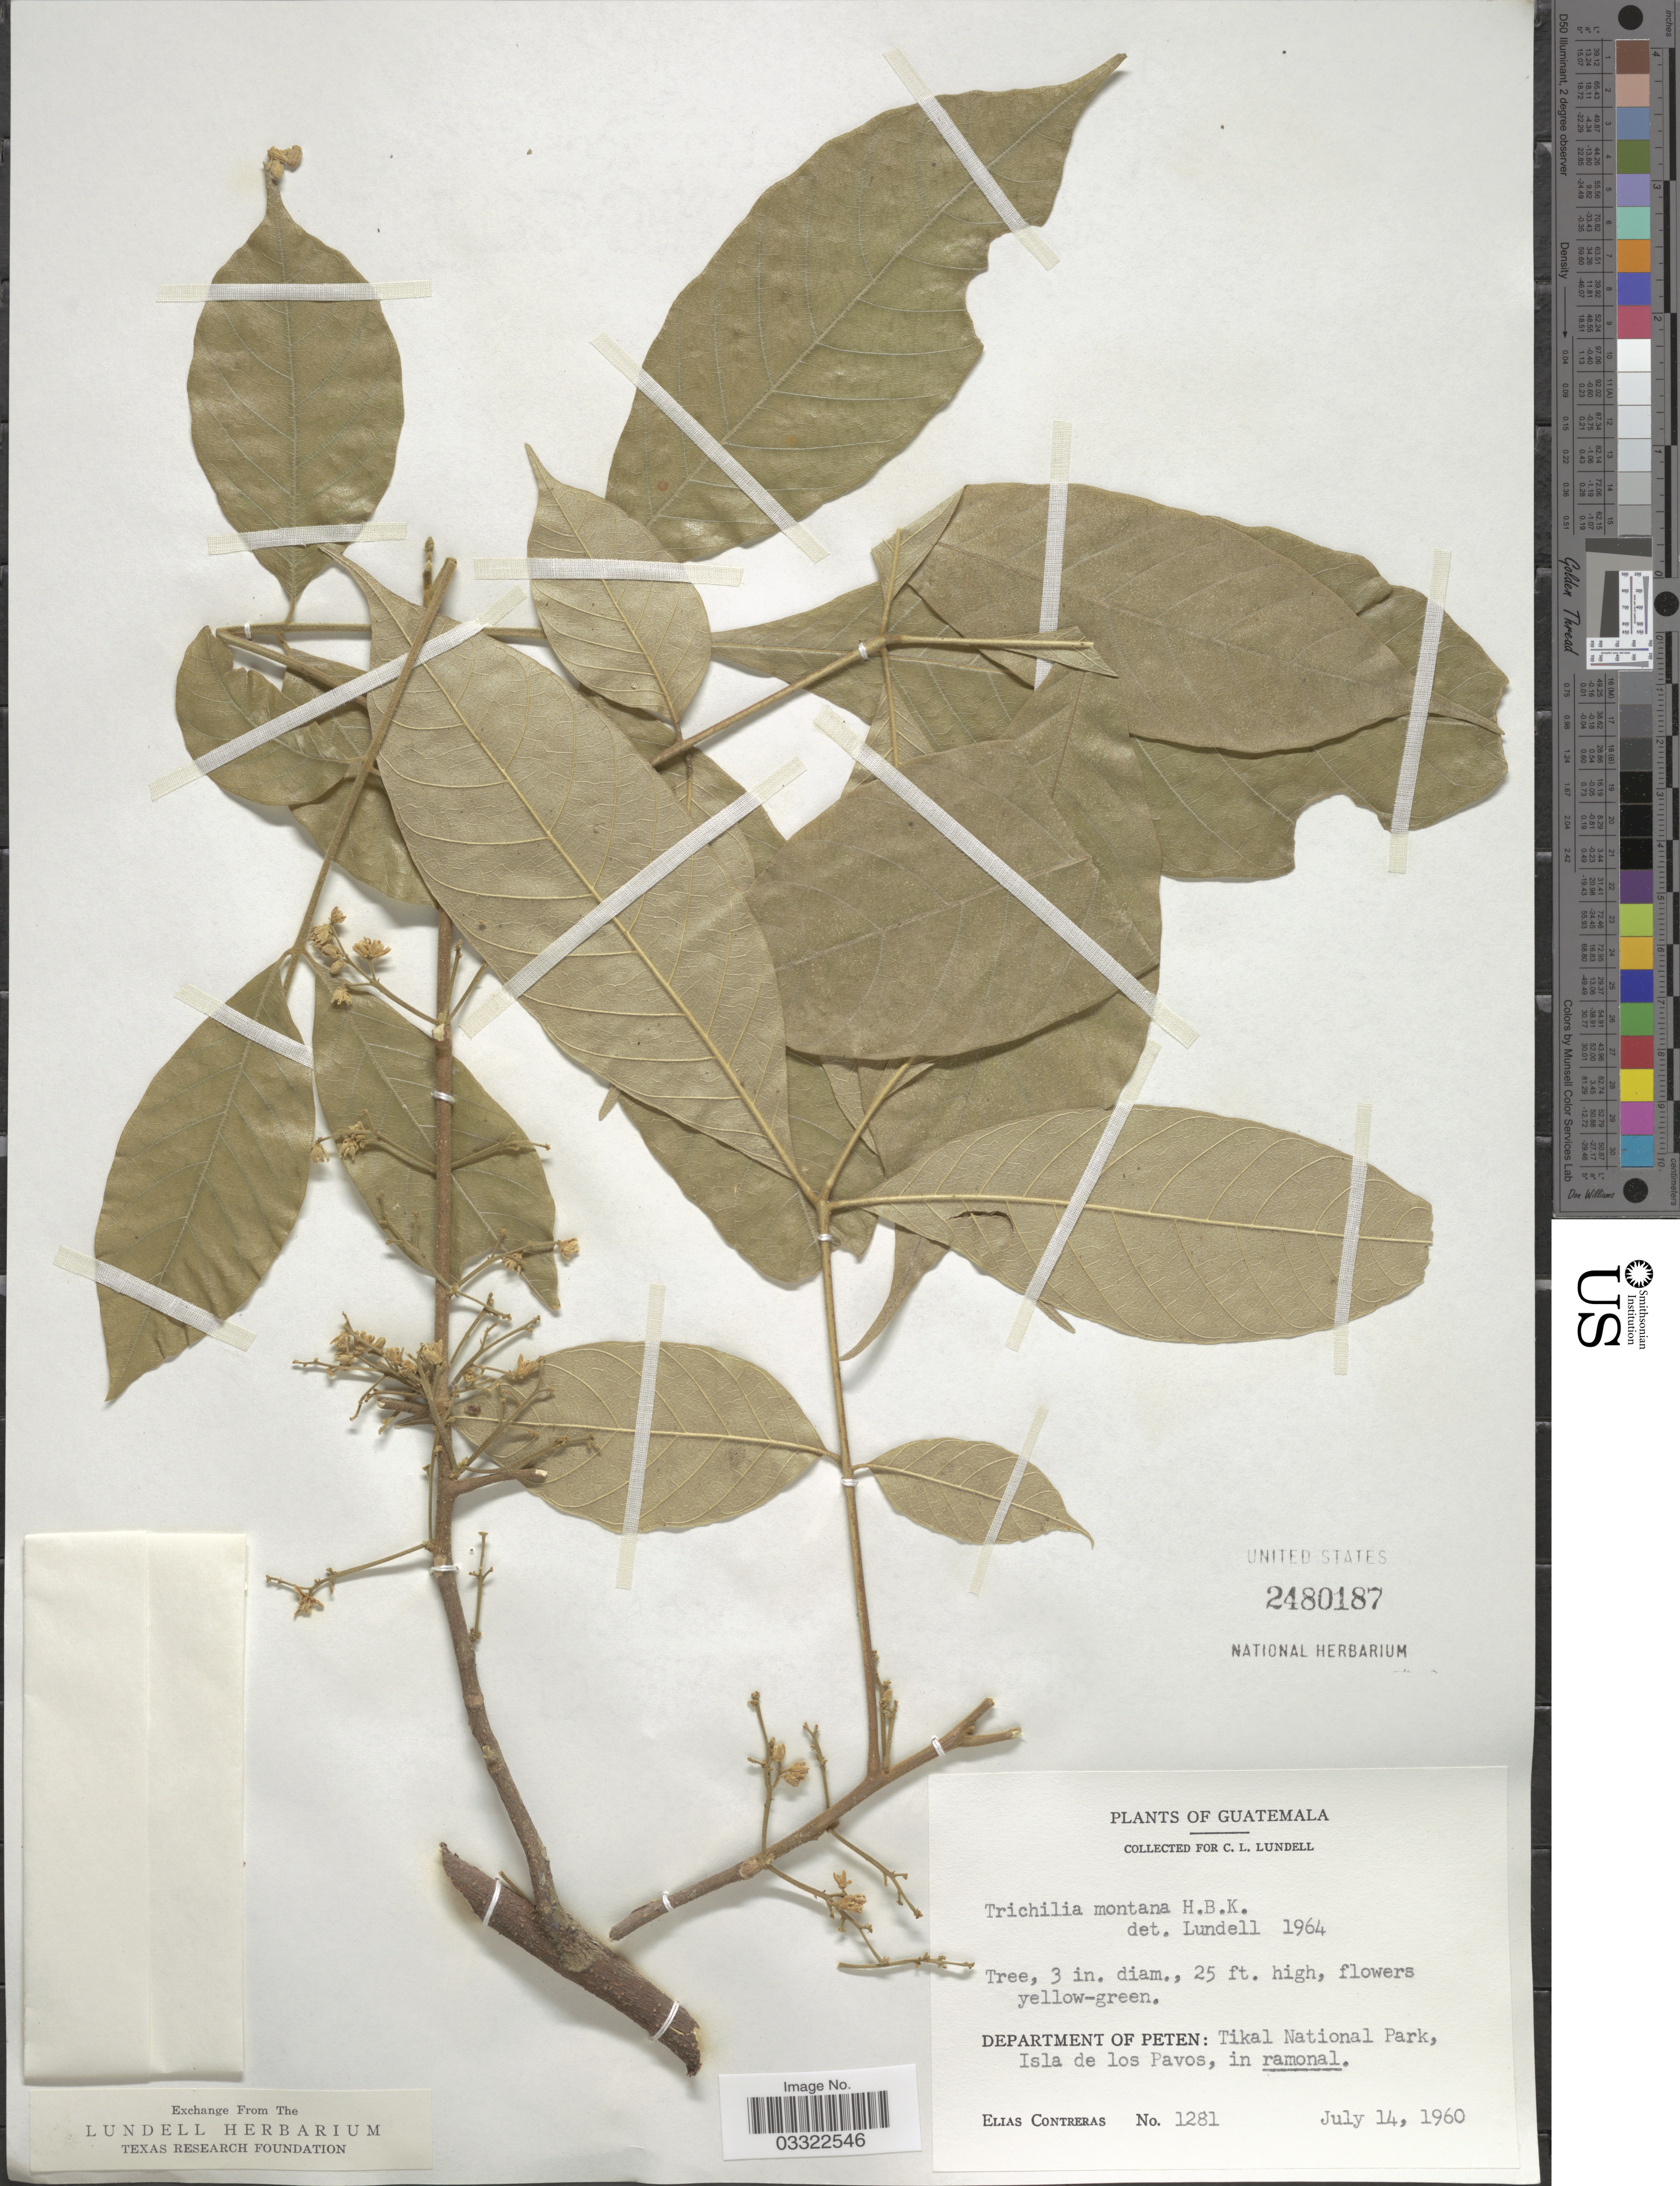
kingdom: Plantae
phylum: Tracheophyta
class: Magnoliopsida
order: Sapindales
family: Meliaceae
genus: Trichilia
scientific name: Trichilia montana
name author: Kunth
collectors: E. Contreras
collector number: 1281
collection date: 1960-07-14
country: Guatemala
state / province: El Petén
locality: Department of Peten: Tikal National Park, Isla de los Pavos, in ramonal.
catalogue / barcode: US 2480187